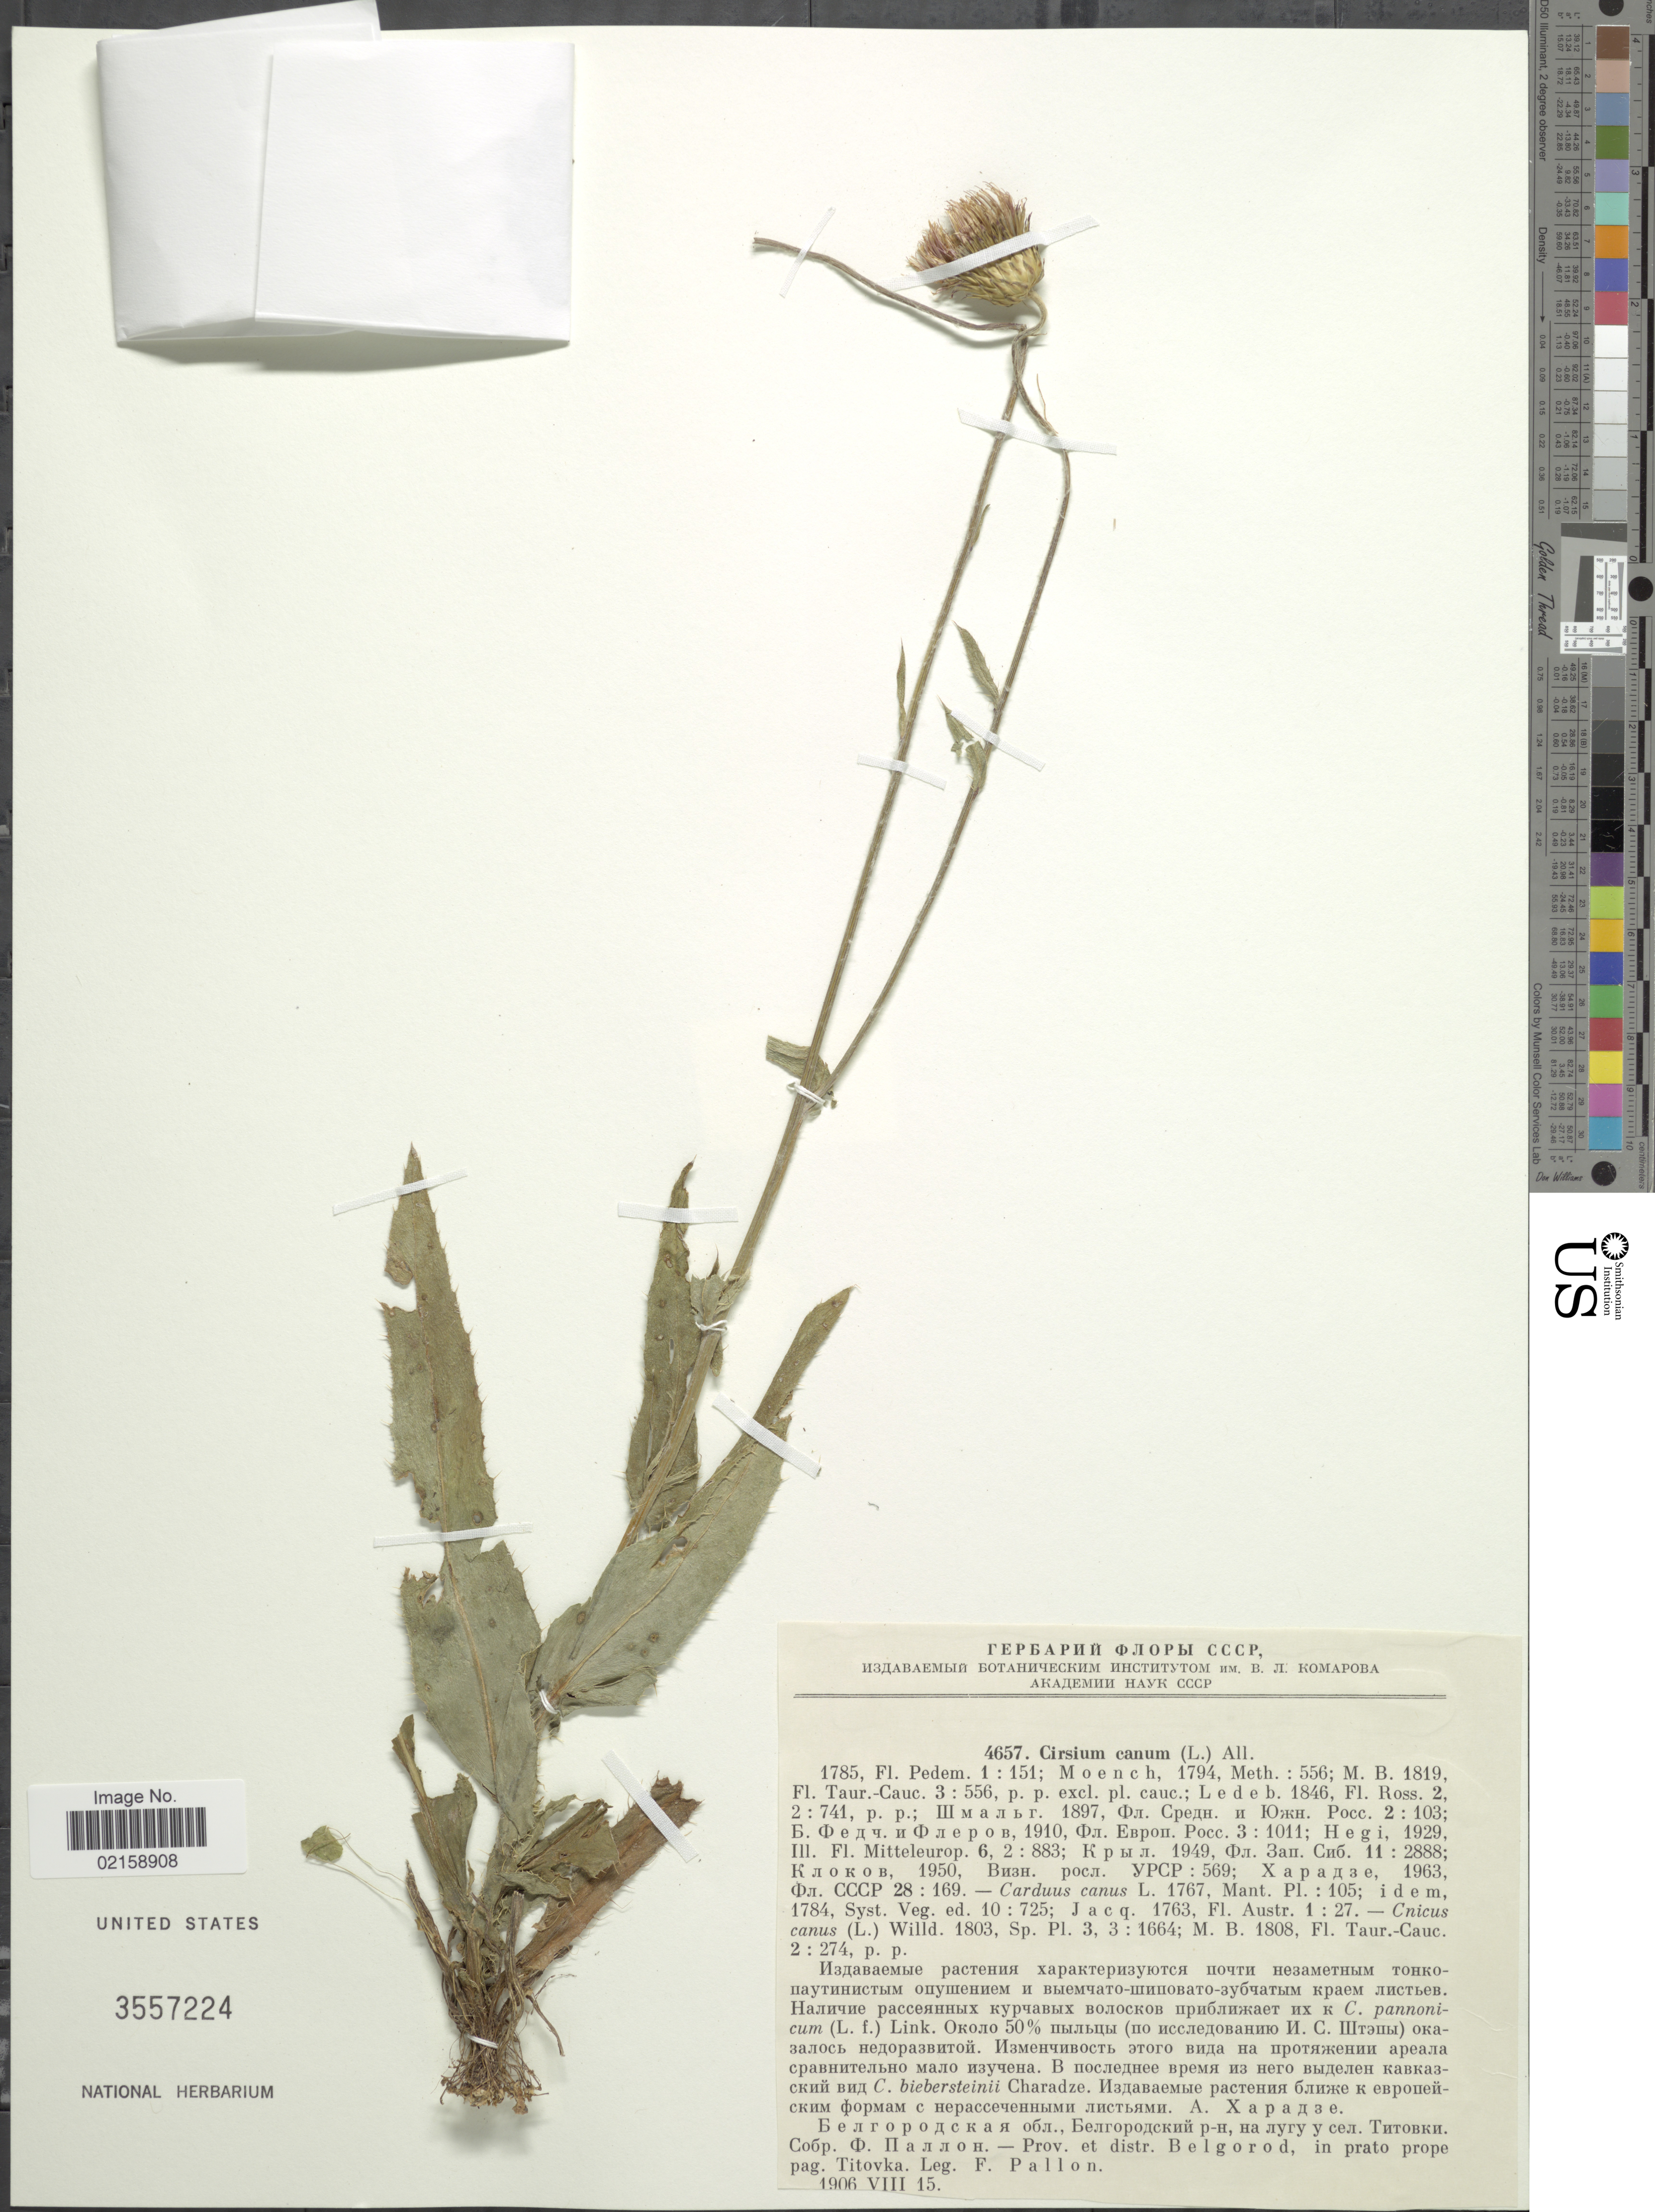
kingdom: Plantae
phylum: Tracheophyta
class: Magnoliopsida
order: Asterales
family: Asteraceae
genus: Cirsium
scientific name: Cirsium canum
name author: M. Bieb.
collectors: F. Pallon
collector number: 4657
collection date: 1906-08-15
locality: Prov. et distr. Belgorod, in prato prope pag. Titovka.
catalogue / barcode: US 3557224